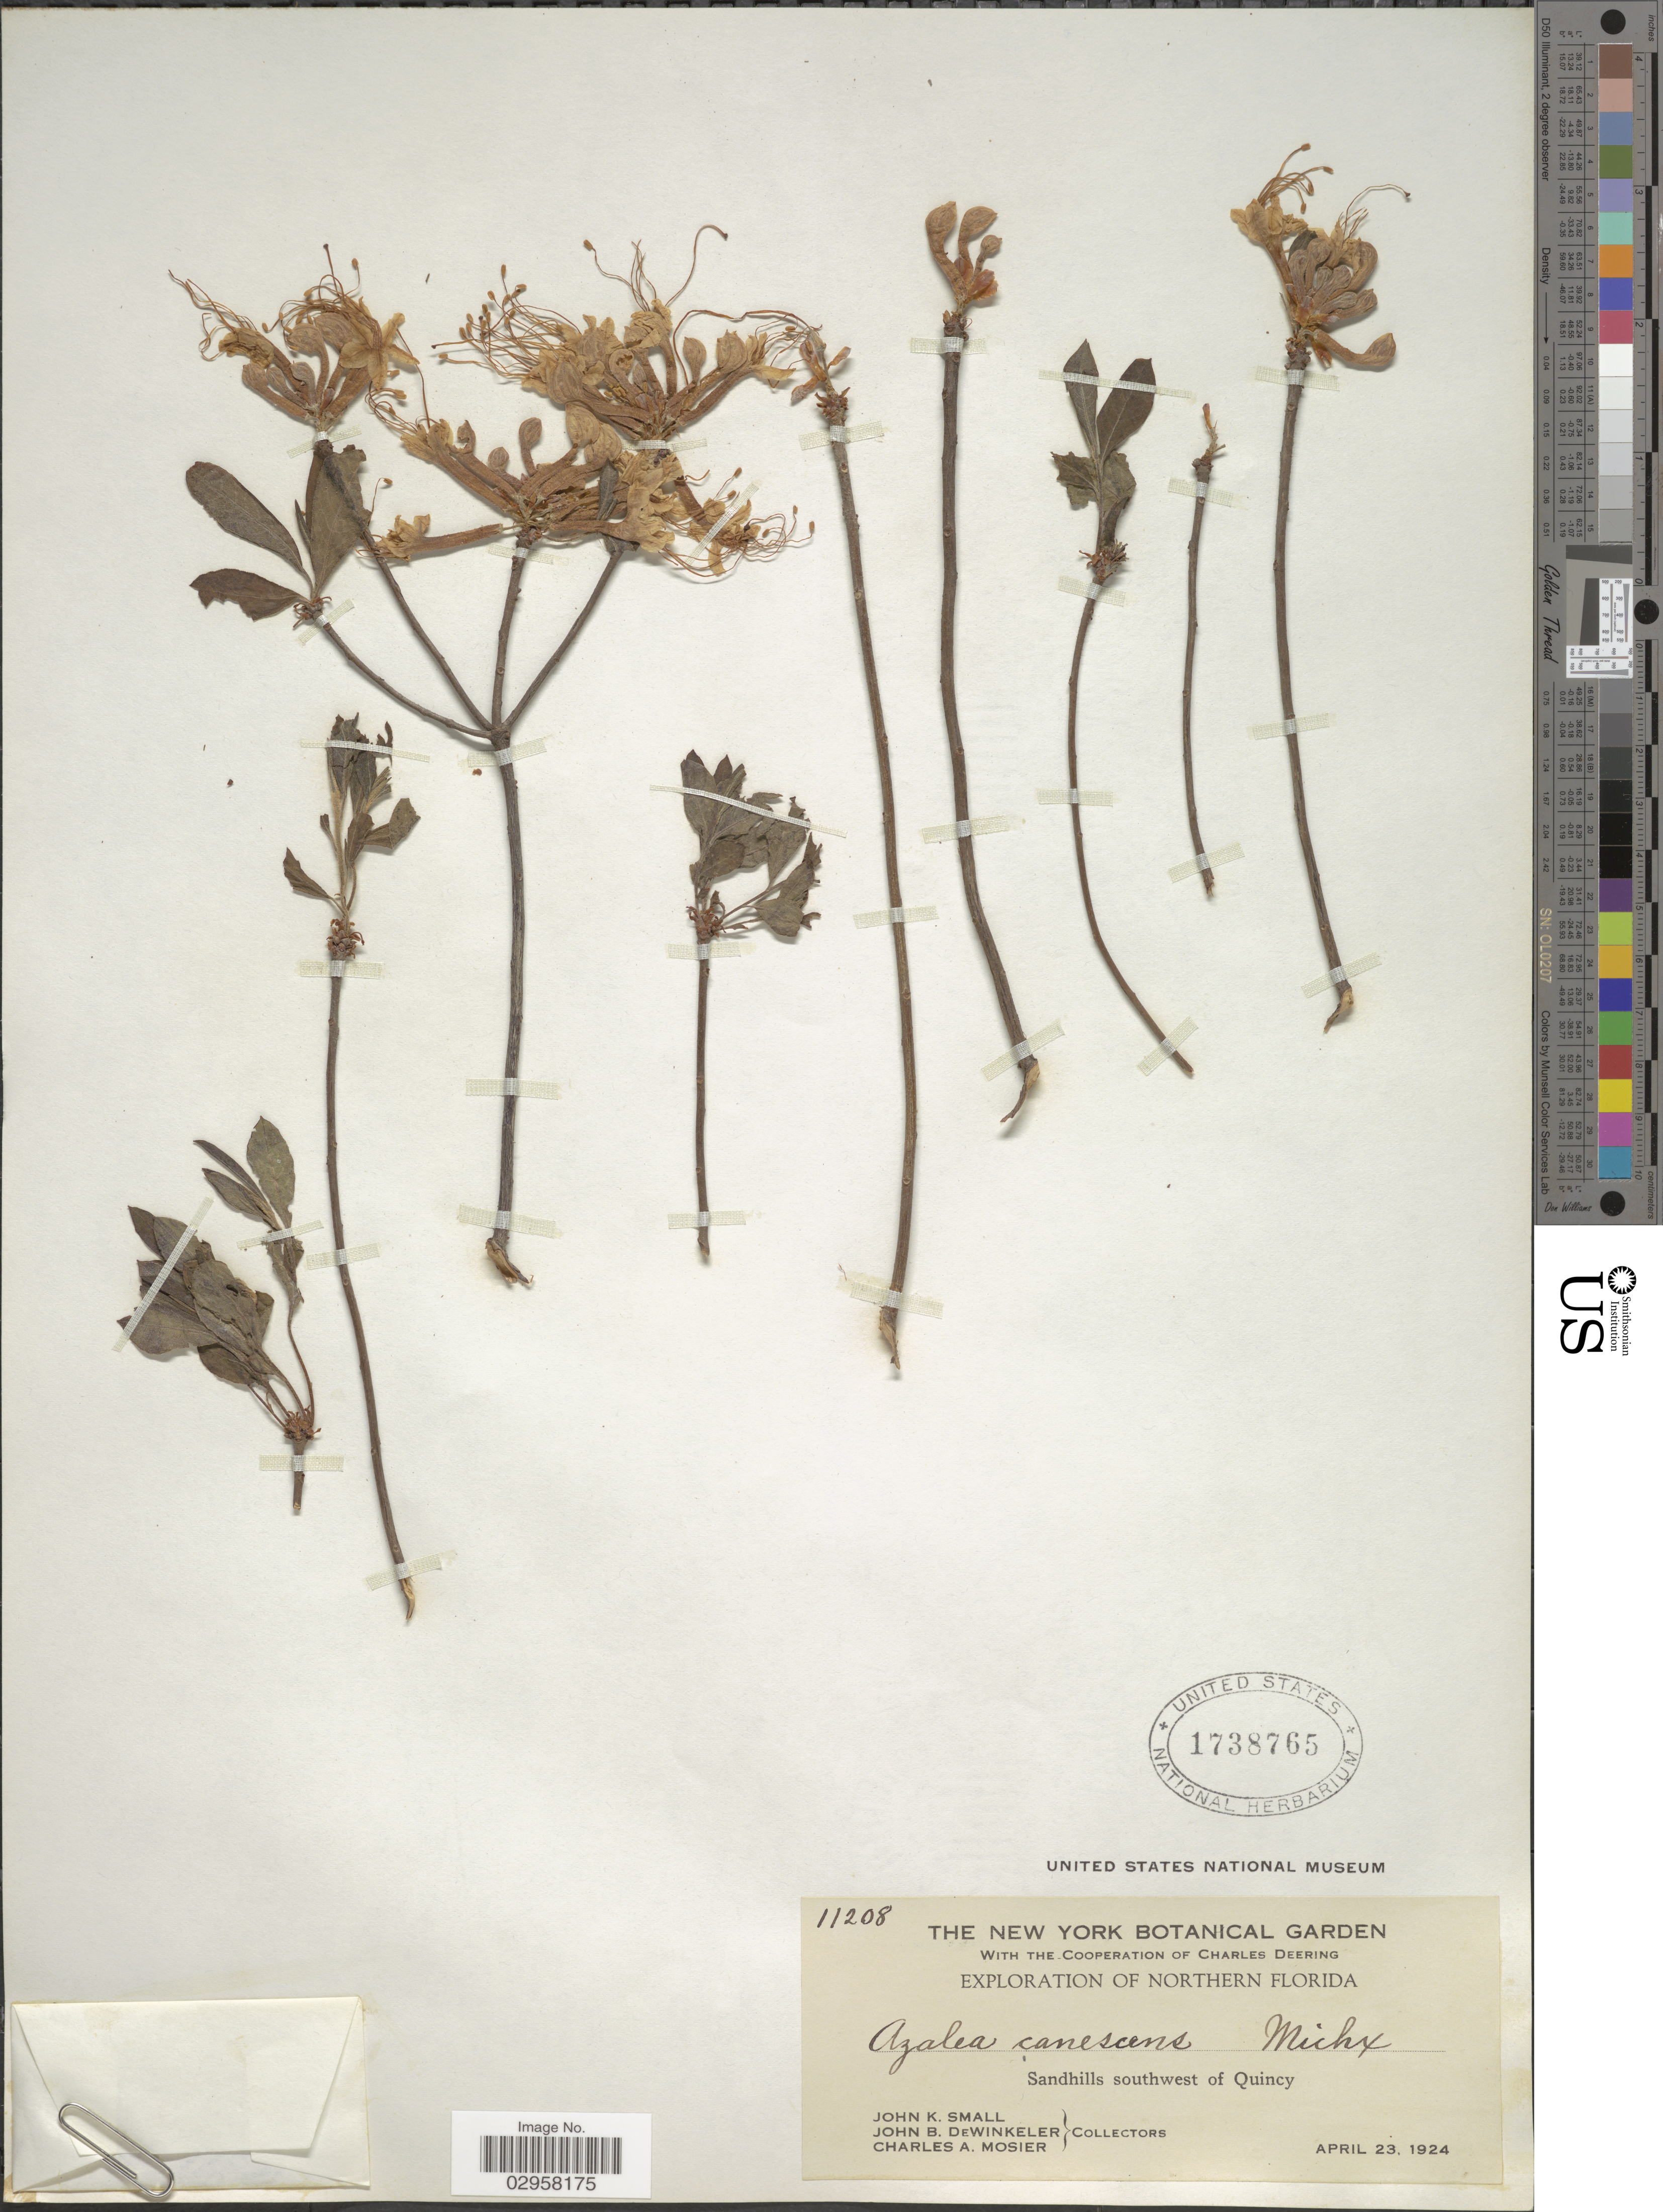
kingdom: Plantae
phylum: Tracheophyta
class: Magnoliopsida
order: Ericales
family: Ericaceae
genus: Rhododendron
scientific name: Rhododendron canescens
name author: (Michx.) Sweet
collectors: J. K. Small, J. B. Dewinkeler & C. A. Mosier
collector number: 11208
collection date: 1924-04-23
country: United States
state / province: Florida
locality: Northern Florida. Sandhills southwest of Quincy.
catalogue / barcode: US 1738765